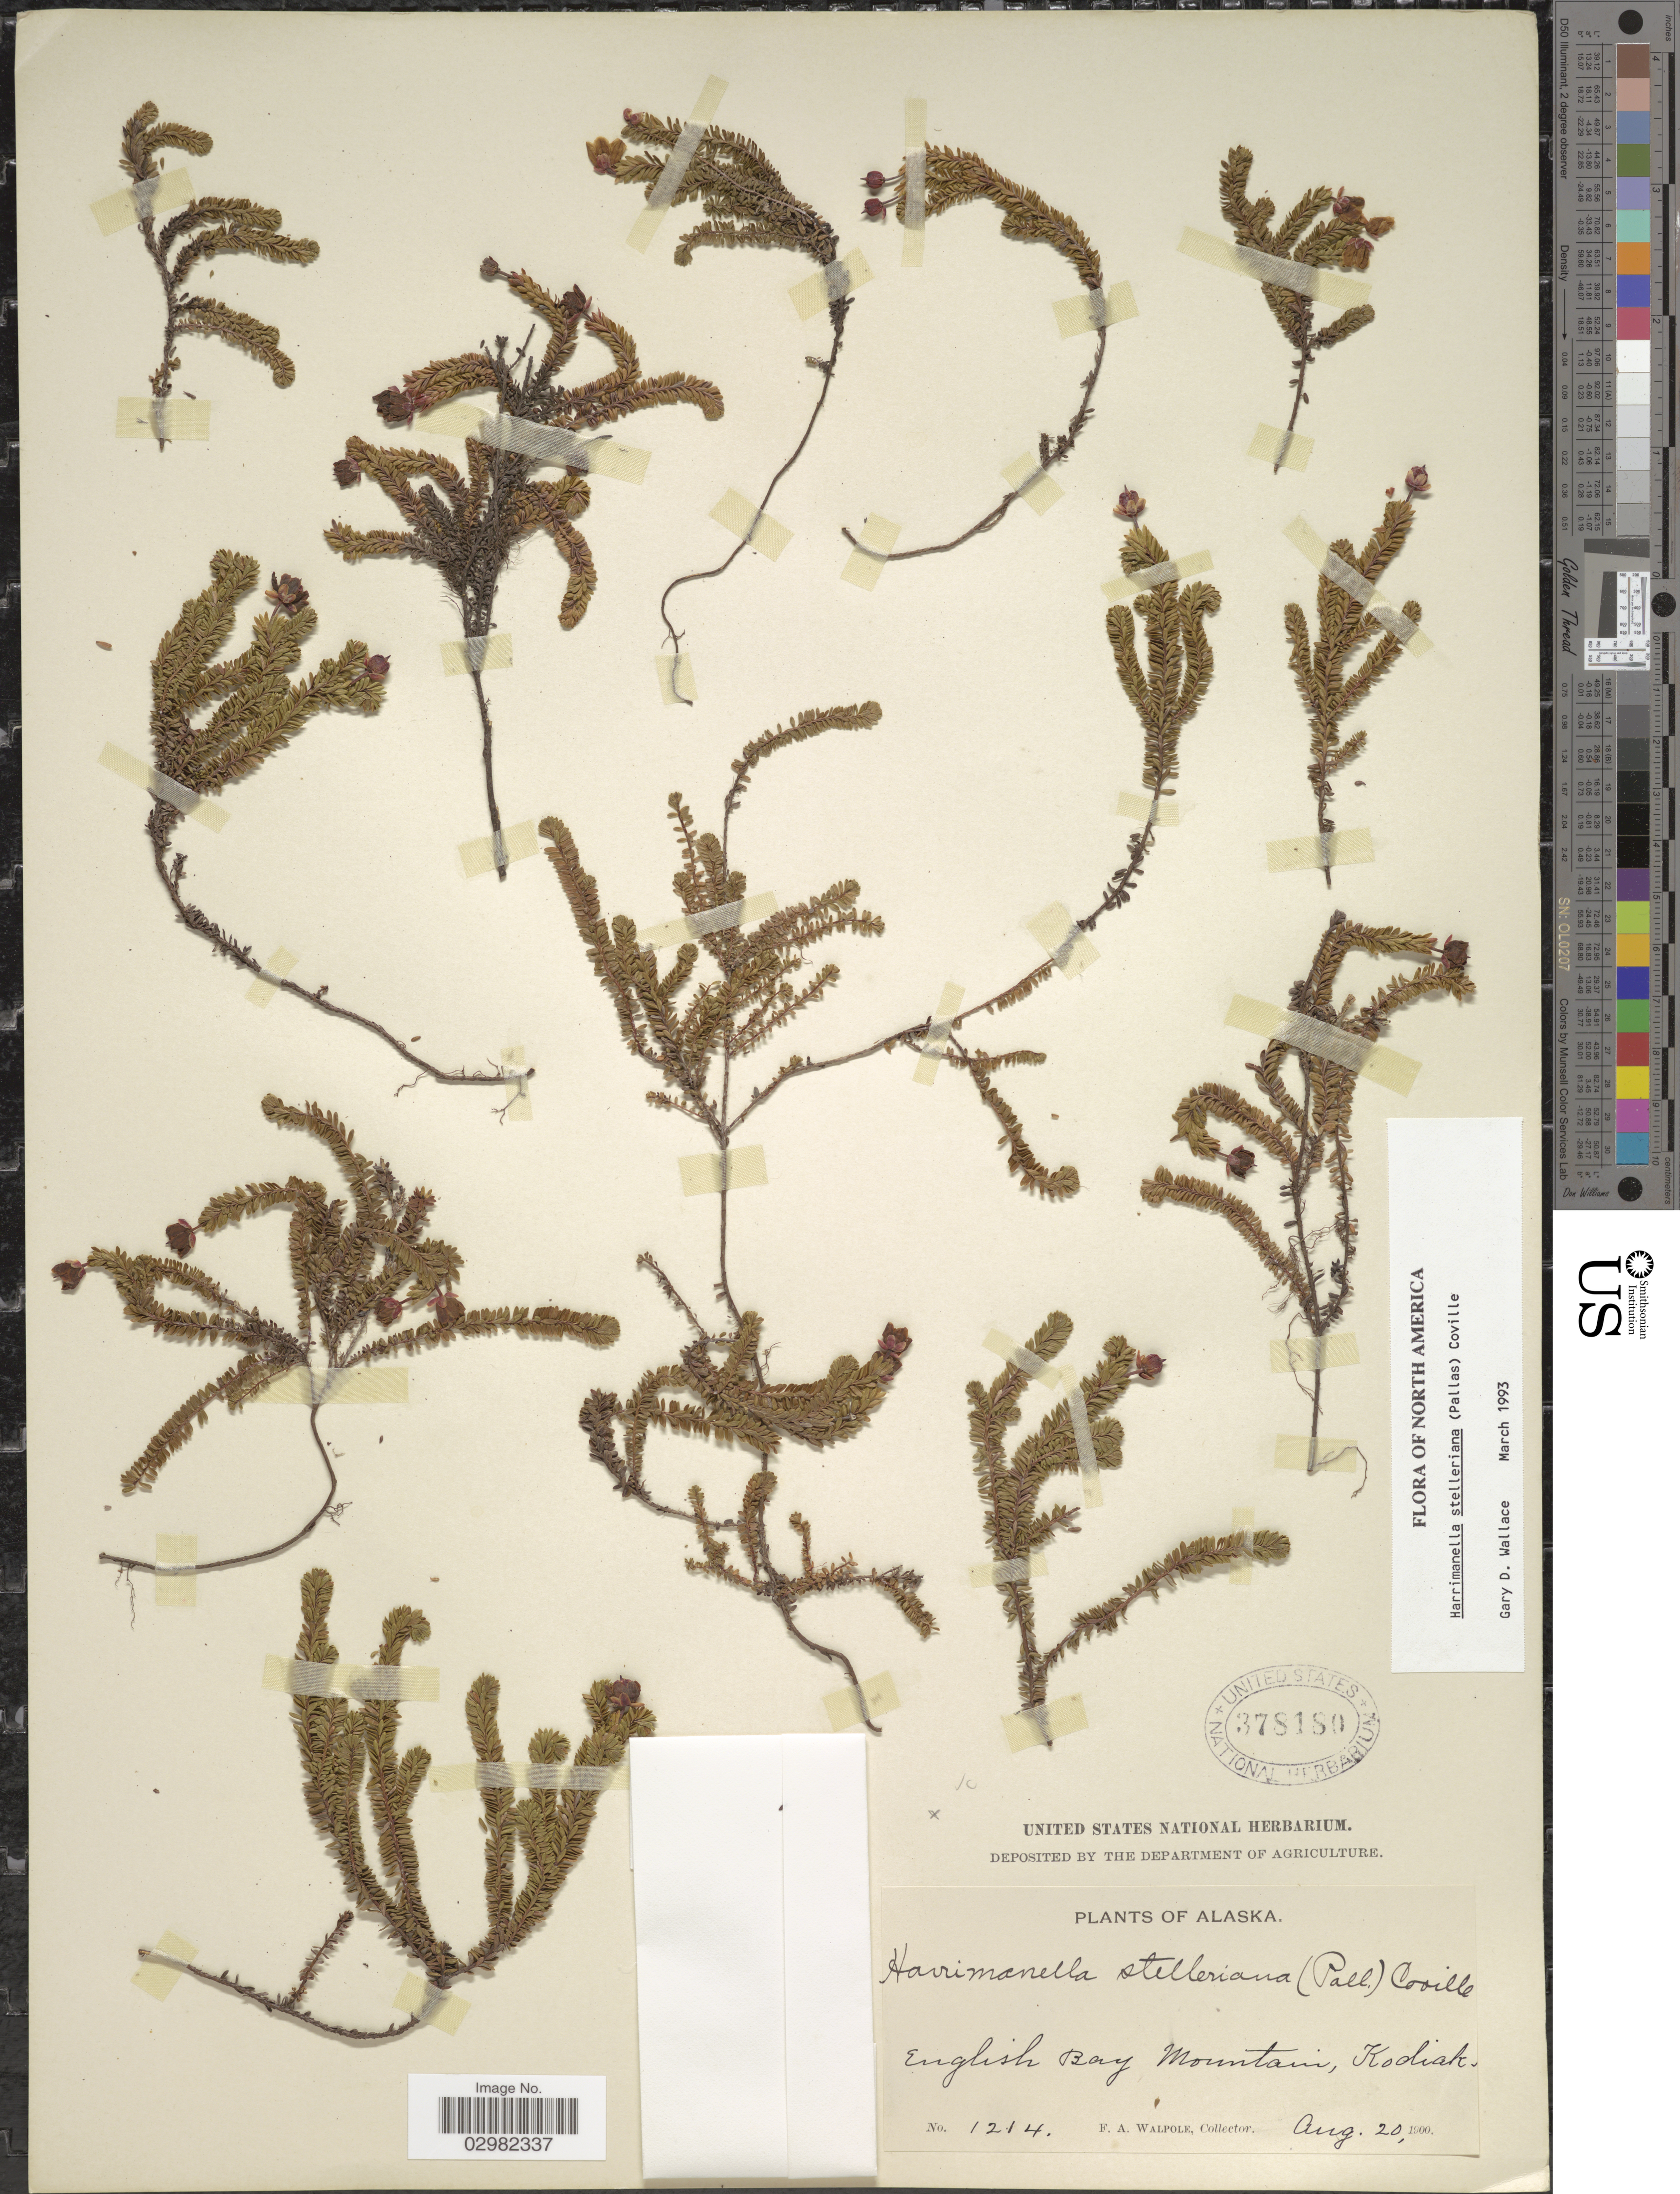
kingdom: Plantae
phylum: Tracheophyta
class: Magnoliopsida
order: Ericales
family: Ericaceae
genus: Harrimanella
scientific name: Harrimanella stelleriana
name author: (Pall.) Coville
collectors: F. Walpole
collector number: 1214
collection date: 1900-08-20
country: United States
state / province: Alaska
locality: English Bay Mountain, Kodiak.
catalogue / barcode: US 378180